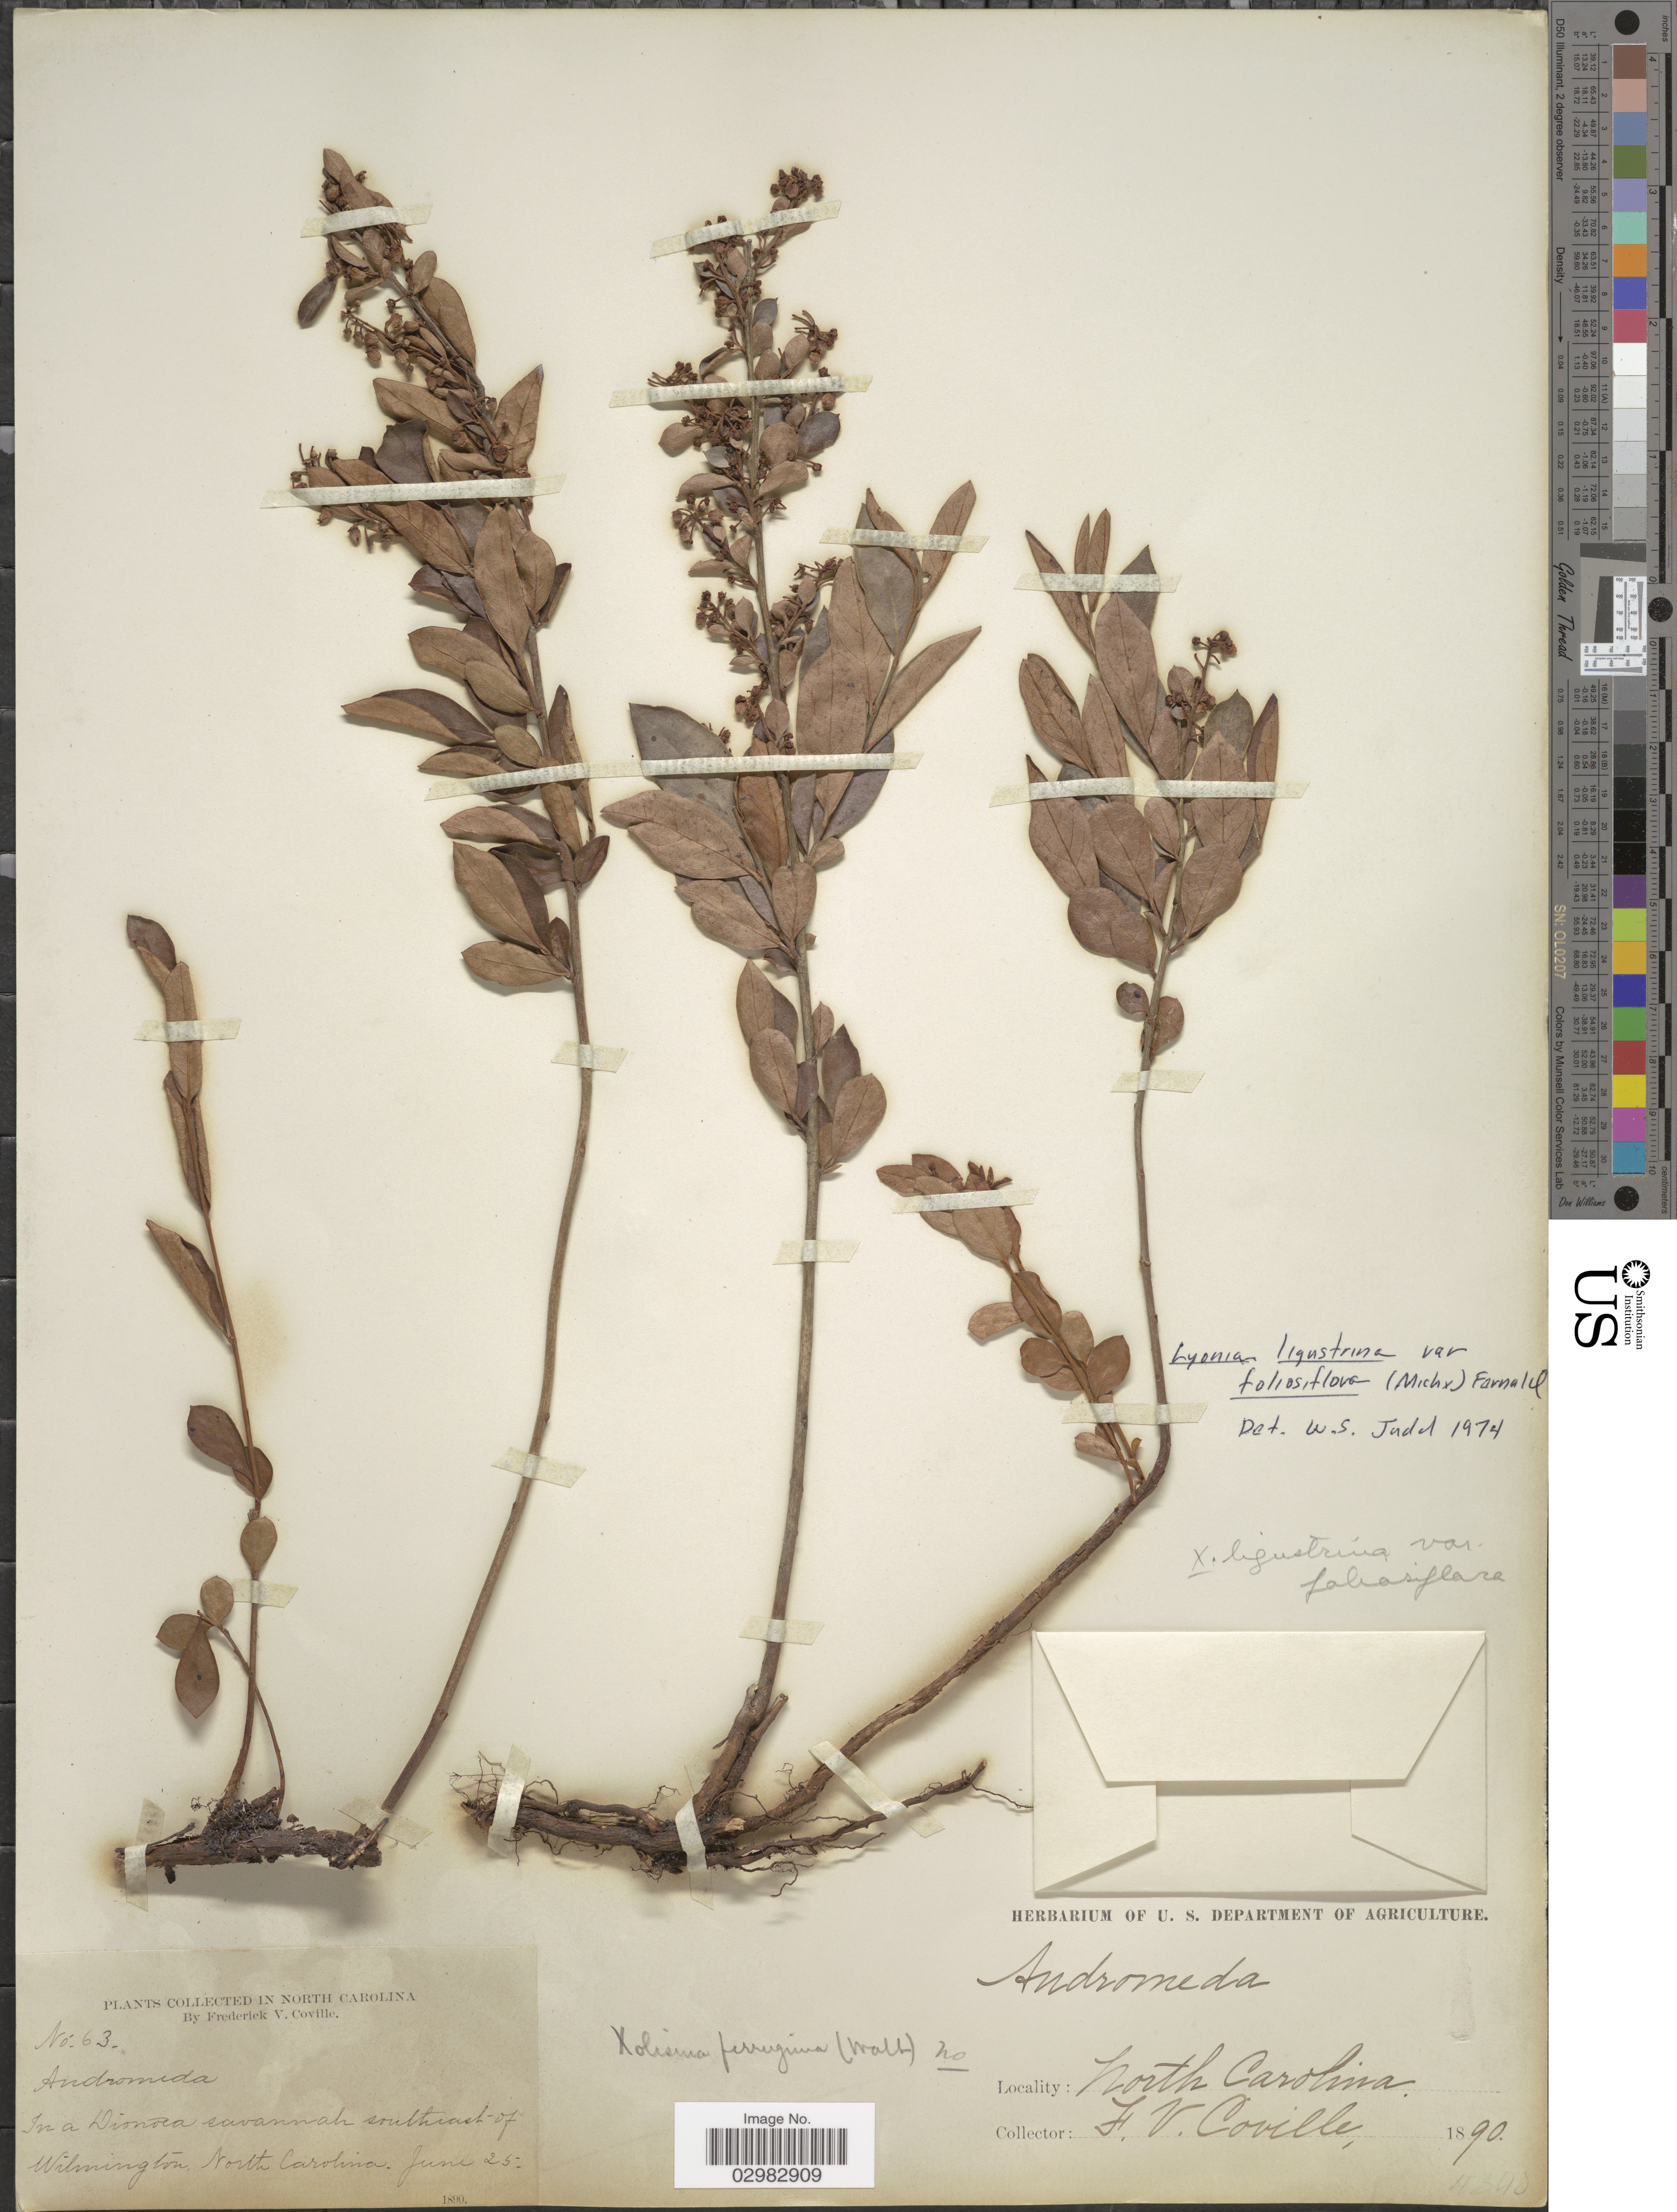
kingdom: Plantae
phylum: Tracheophyta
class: Magnoliopsida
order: Ericales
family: Ericaceae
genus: Lyonia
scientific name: Lyonia ligustrina var. foliosiflora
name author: (Michx.) Fernald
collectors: F. V. Coville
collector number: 63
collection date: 1890-06-25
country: United States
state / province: North Carolina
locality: In Dionoca savannah southeast of Wilmington North Carolina.